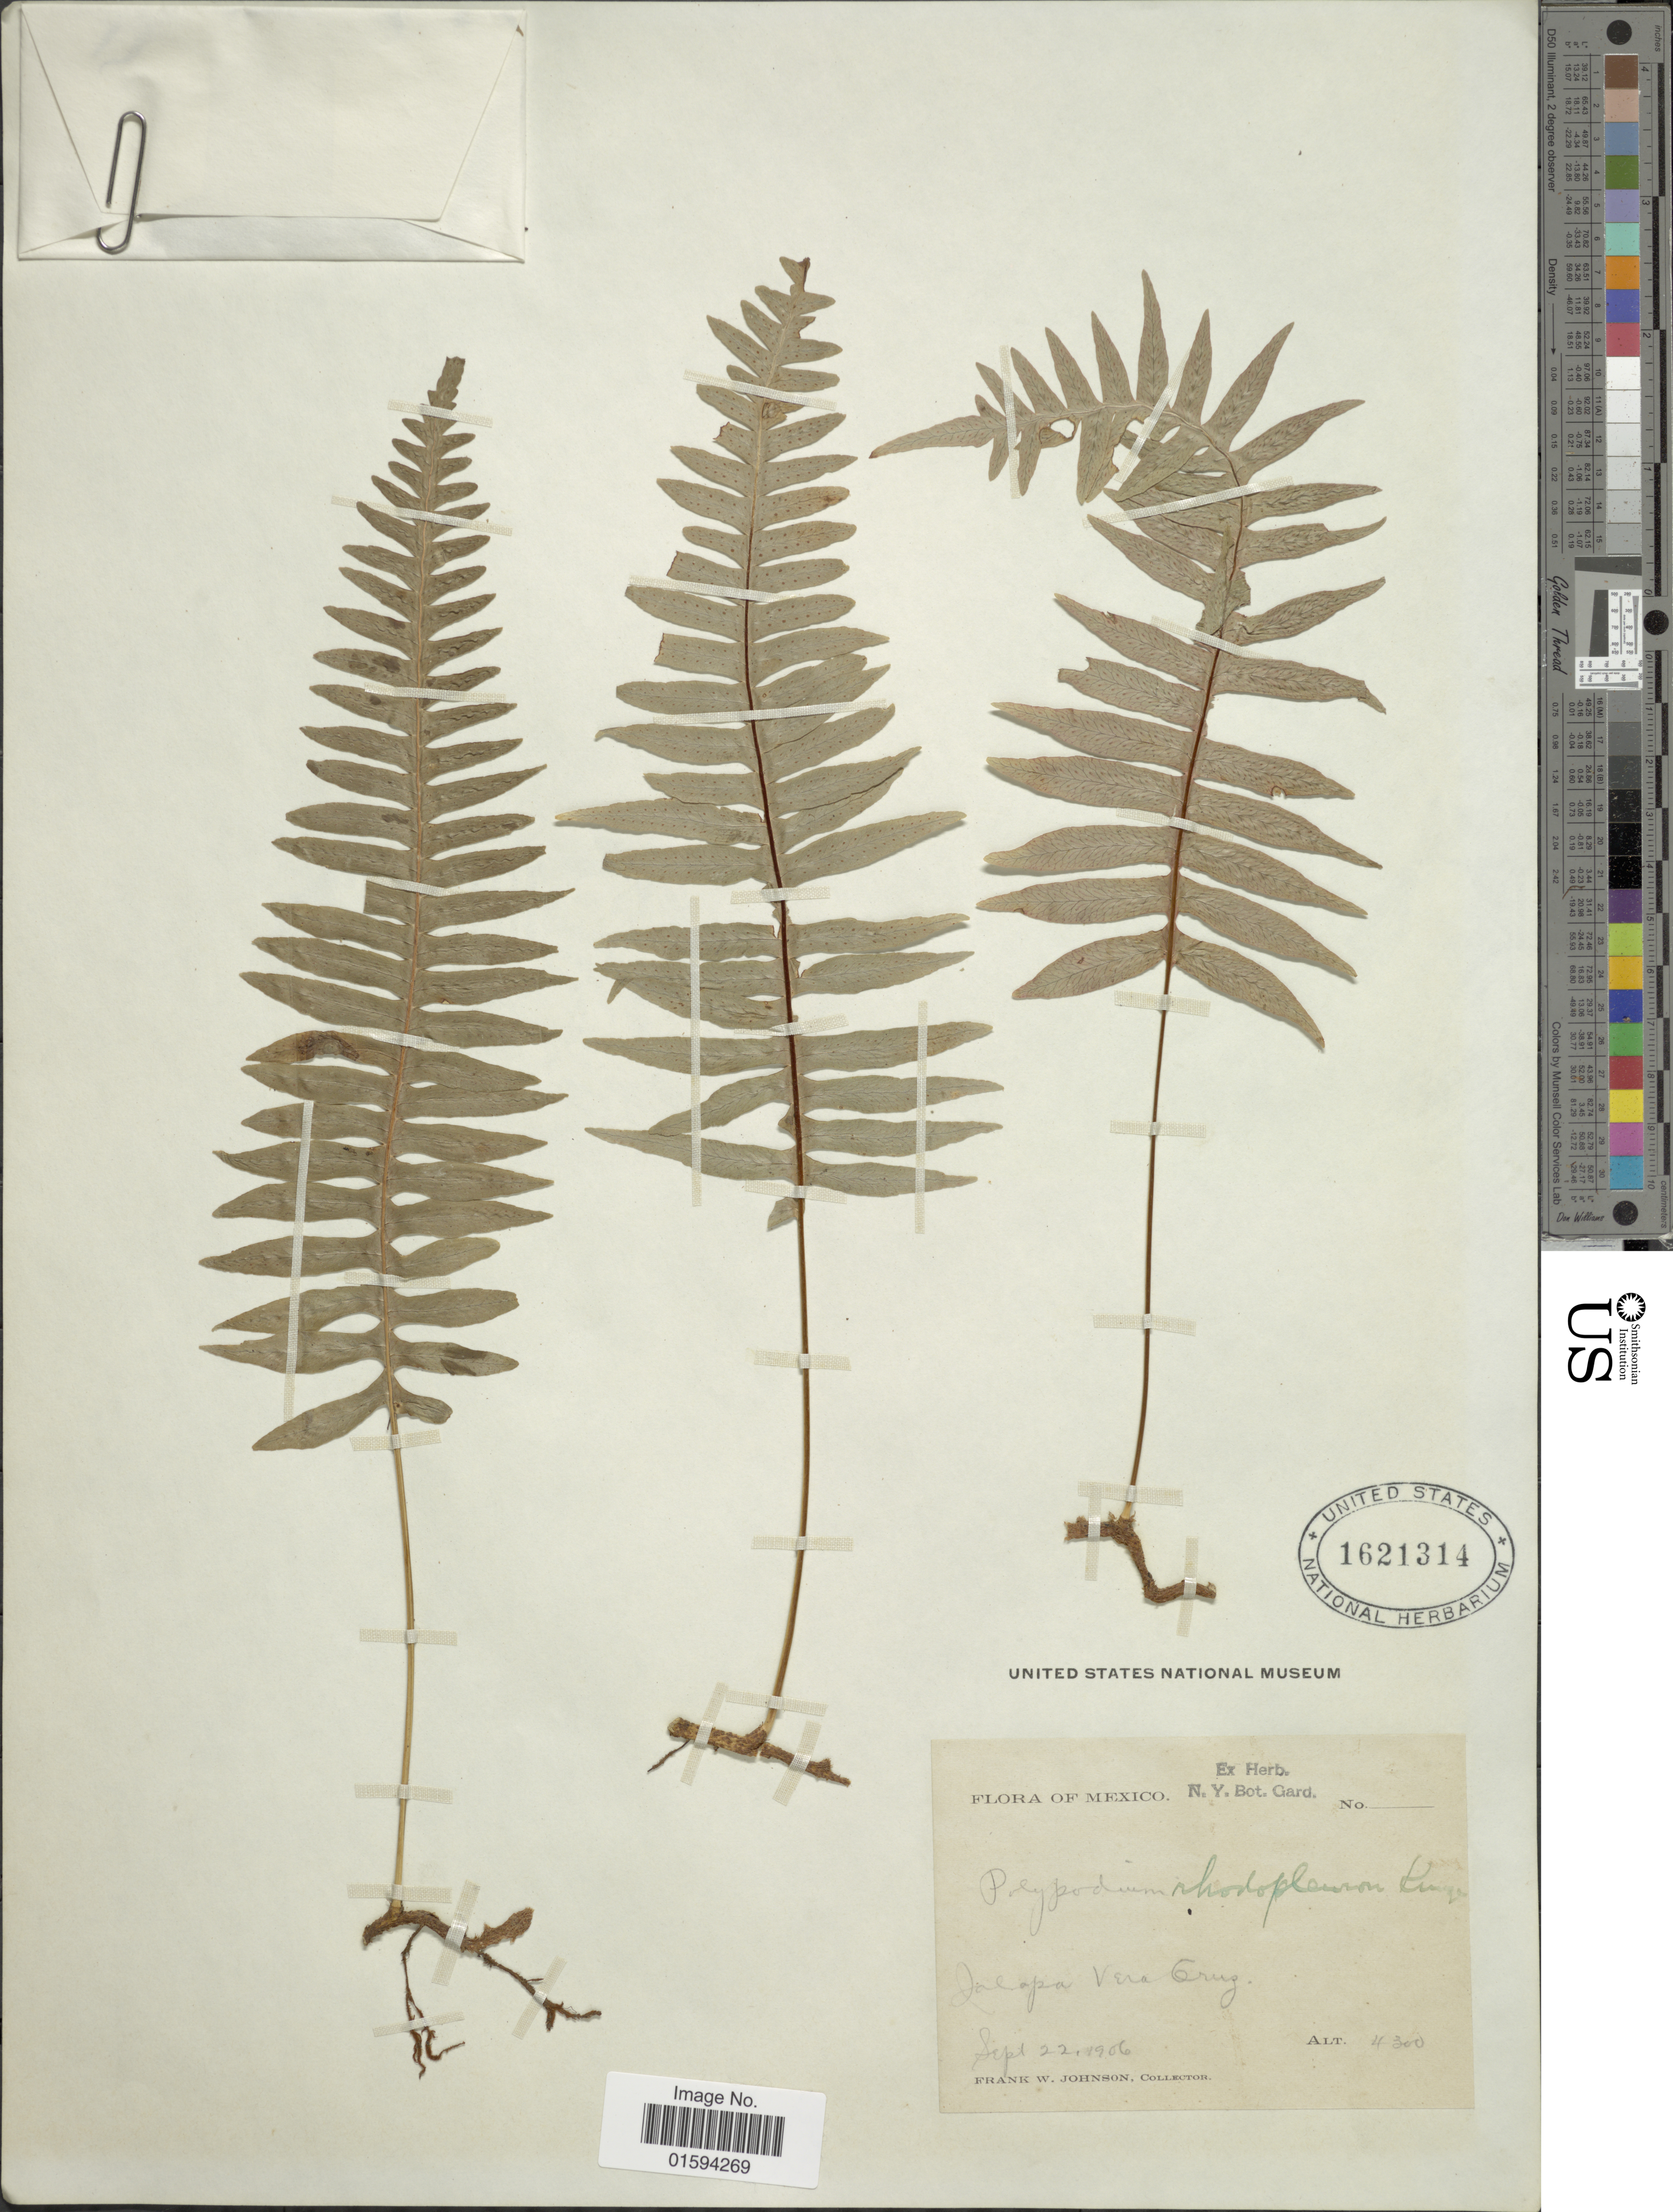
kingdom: Plantae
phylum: Tracheophyta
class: Polypodiopsida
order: Polypodiales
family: Polypodiaceae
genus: Polypodium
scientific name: Polypodium rhodopleuron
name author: Kunze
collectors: F. W. Johnson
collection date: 1906-09-22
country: Mexico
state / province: Veracruz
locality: Jalapa, Vera Cruz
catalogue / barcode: US 1621314